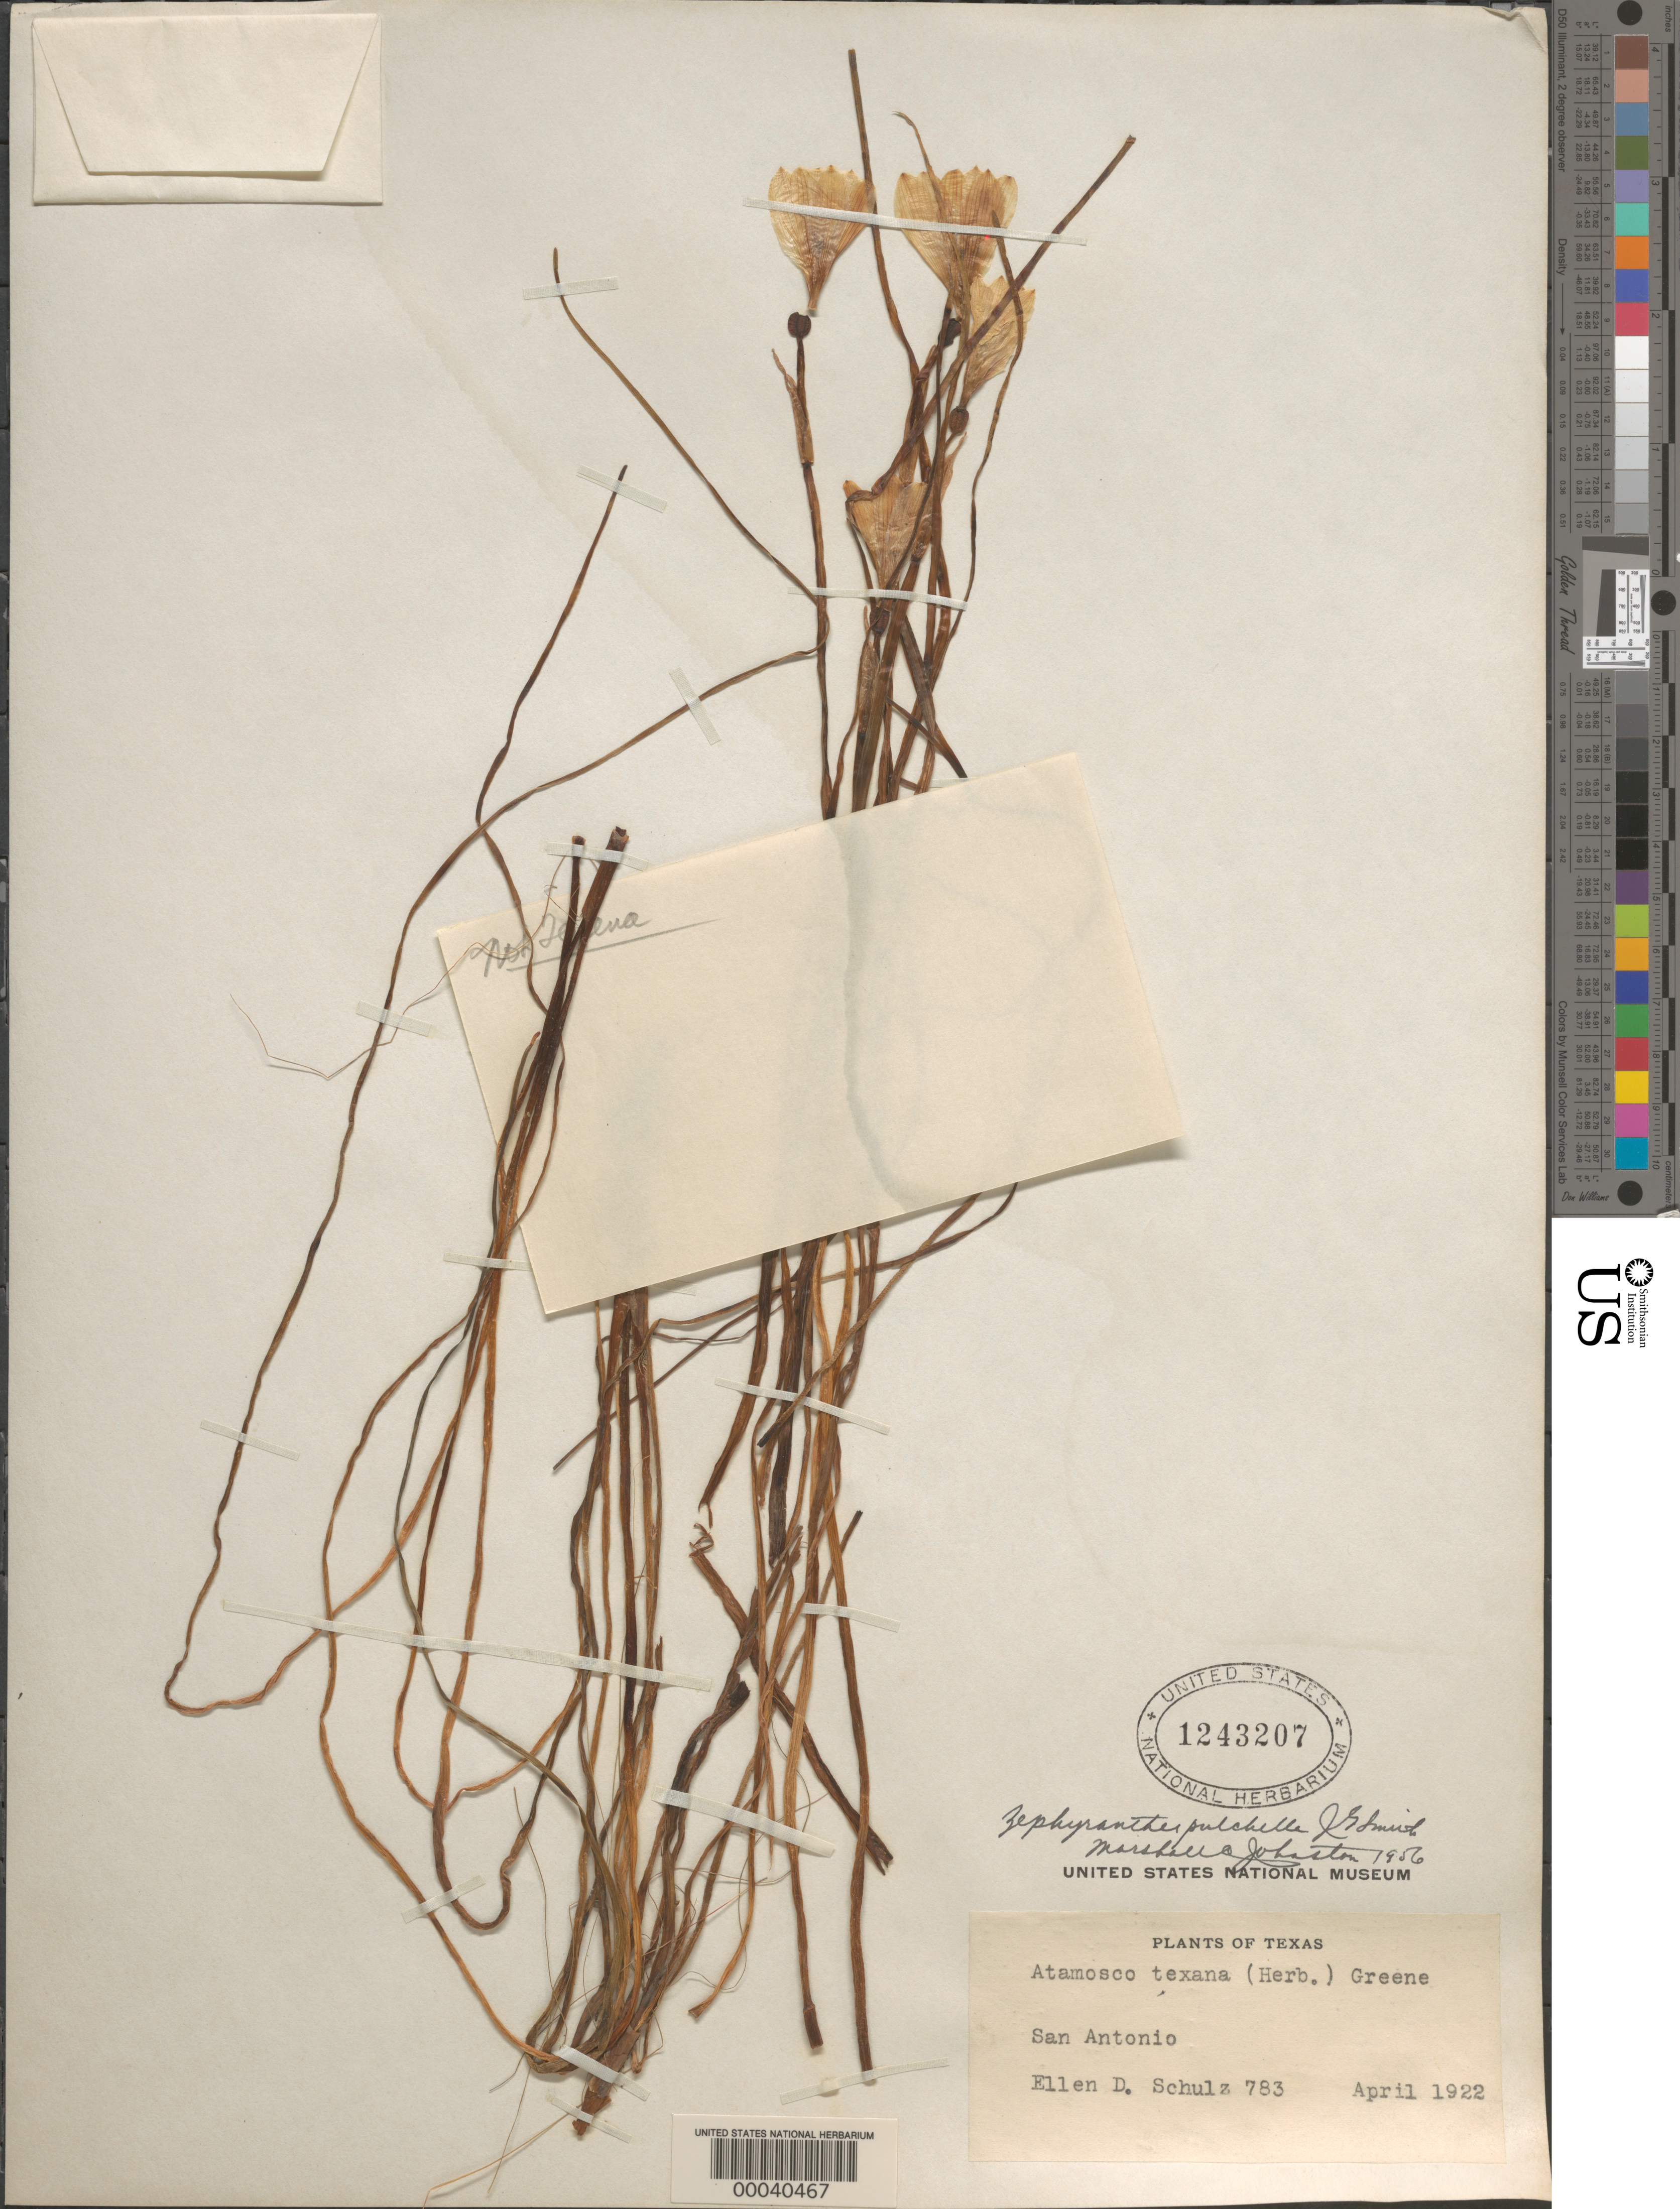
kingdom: Plantae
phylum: Tracheophyta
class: Liliopsida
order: Asparagales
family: Amaryllidaceae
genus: Zephyranthes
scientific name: Zephyranthes pulchella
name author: J.G. Sm.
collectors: E. D. Schulz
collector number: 783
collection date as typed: Apr 1922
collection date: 1922-04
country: United States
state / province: Texas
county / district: Bexar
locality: San antonio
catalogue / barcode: US 1243207